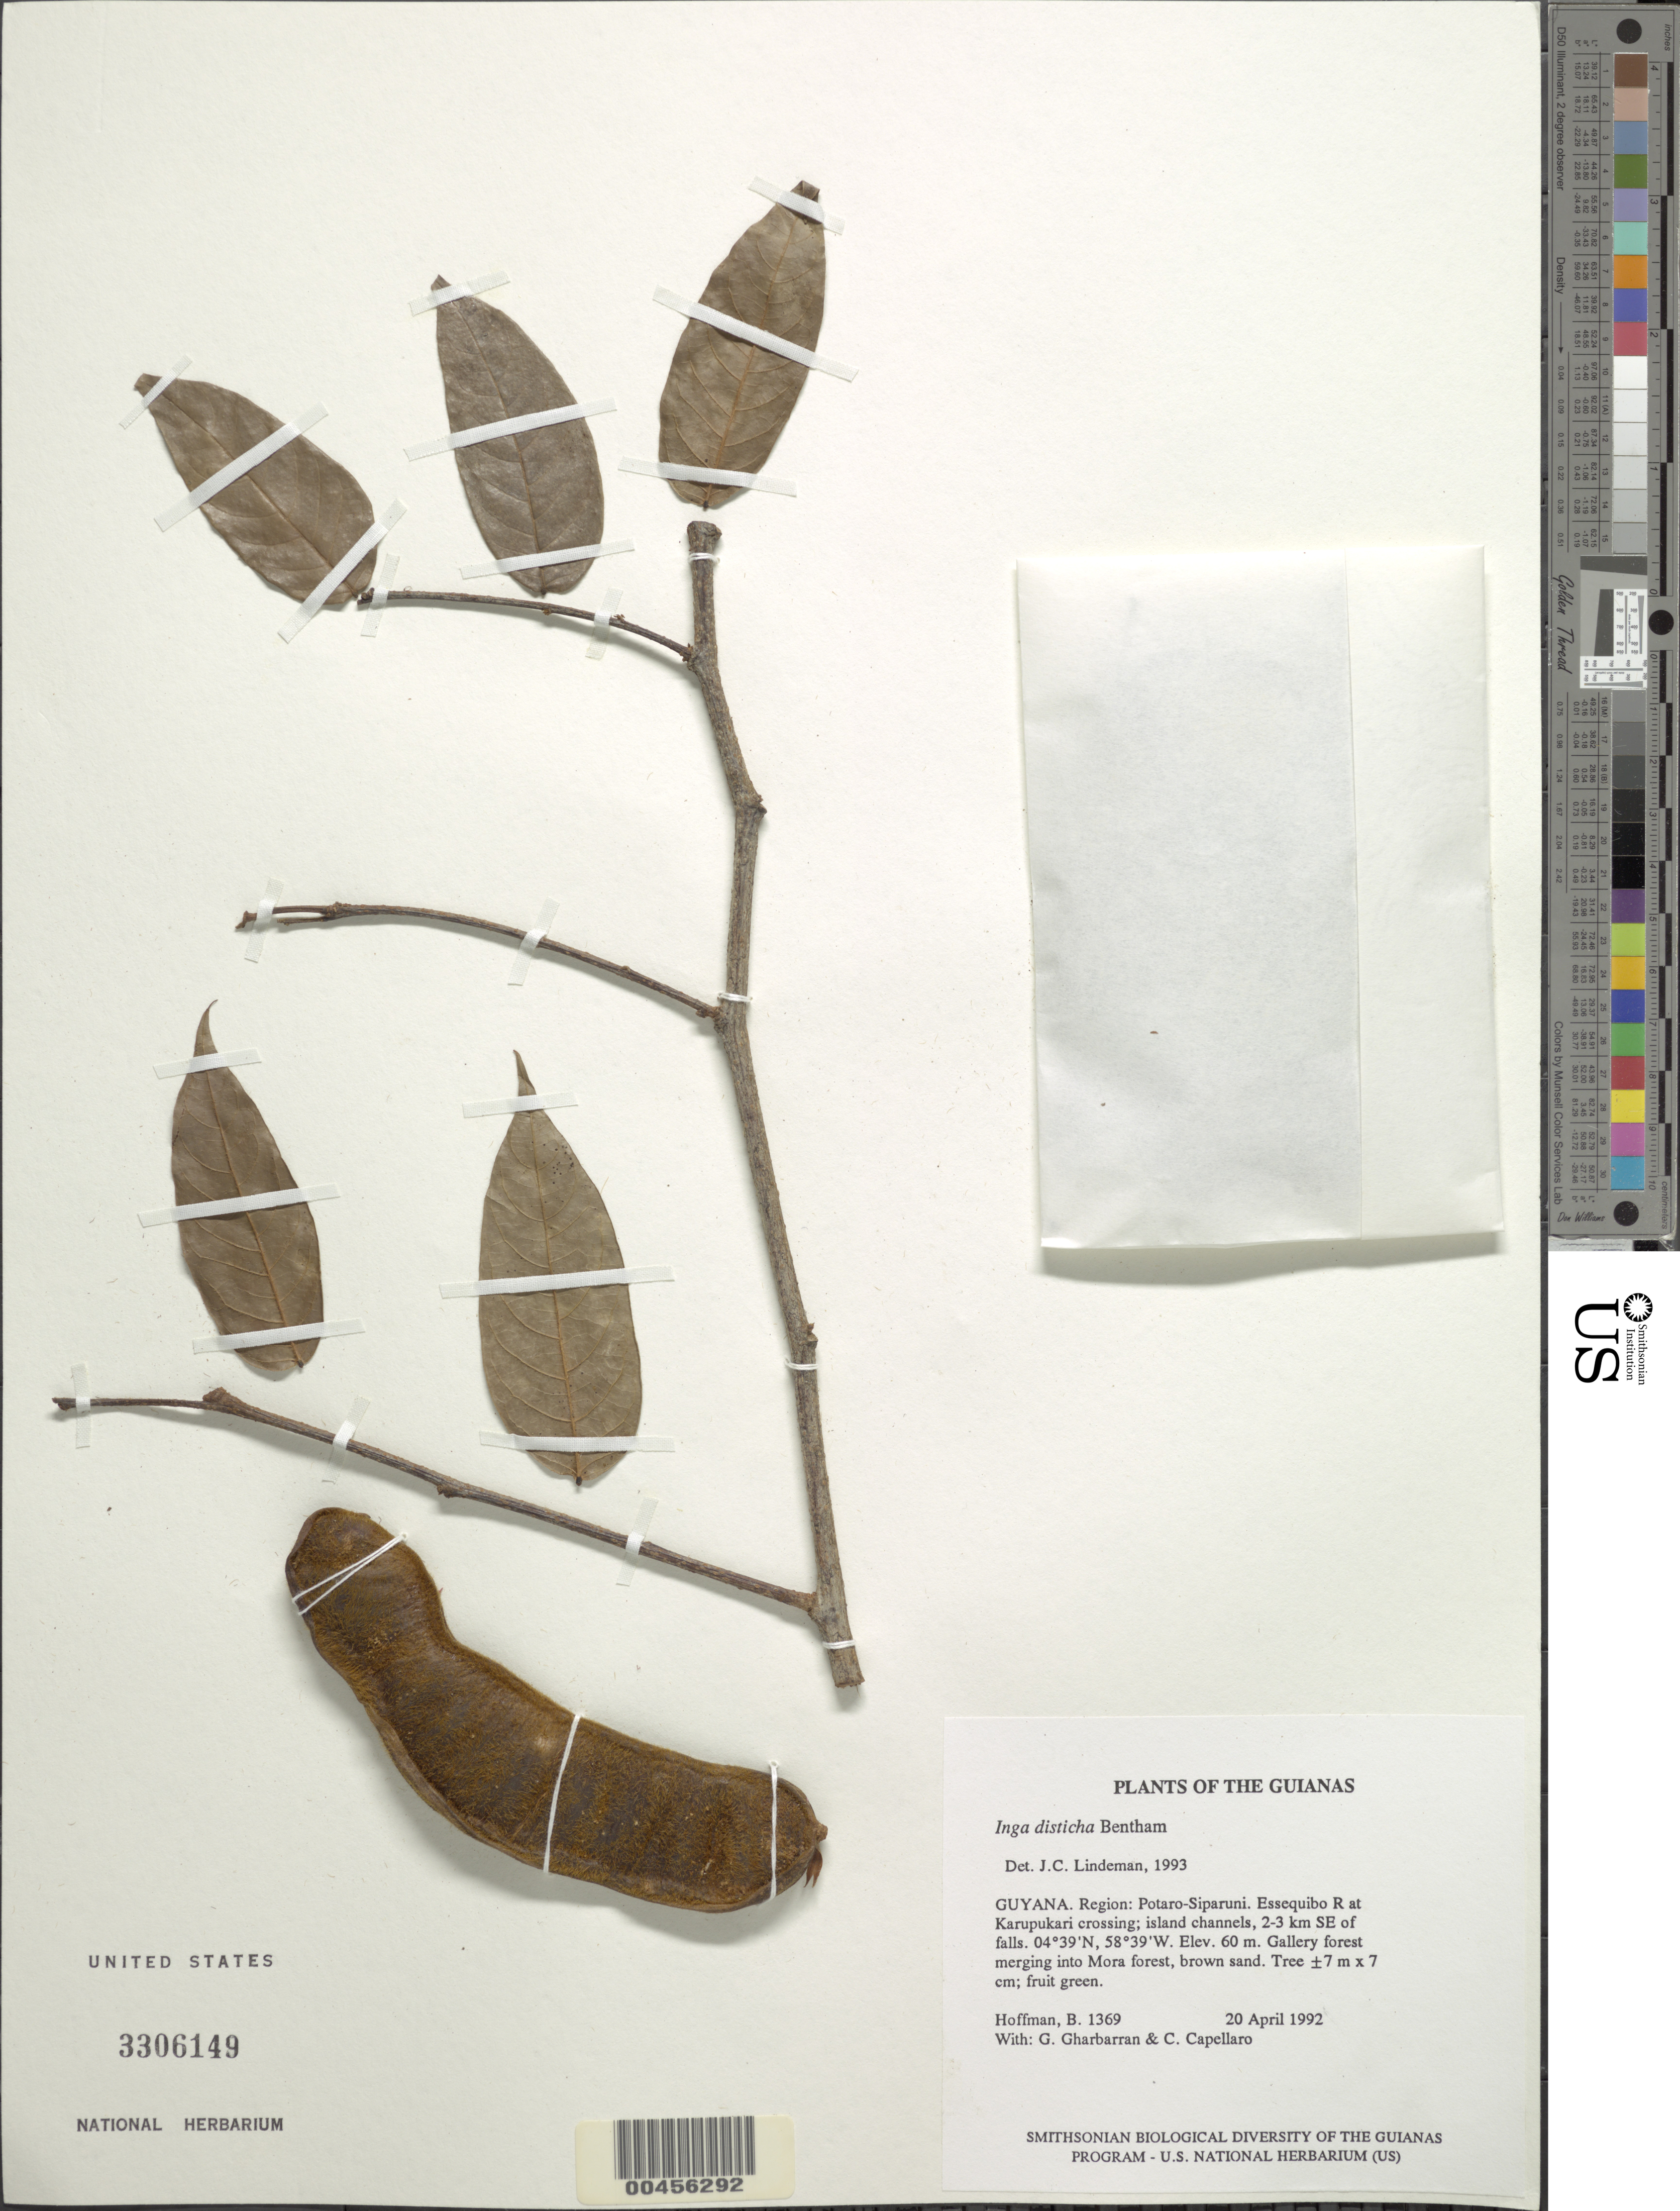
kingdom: Plantae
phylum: Tracheophyta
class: Magnoliopsida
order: Fabales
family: Fabaceae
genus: Inga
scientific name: Inga disticha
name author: Benth.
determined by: Lindeman, J. C.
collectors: B. Hoffman, G. Gharbarran & C. Capellaro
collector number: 1369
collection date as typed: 20 April 1992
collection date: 1992-04-20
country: Guyana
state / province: Potaro-Siparuni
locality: Essequibo River at Karupukari crossing; island channels, 2-3 km SE of falls. Iwokrama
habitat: Gallery forest merging into Mora forest, brown sand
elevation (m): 60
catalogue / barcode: US 3306149